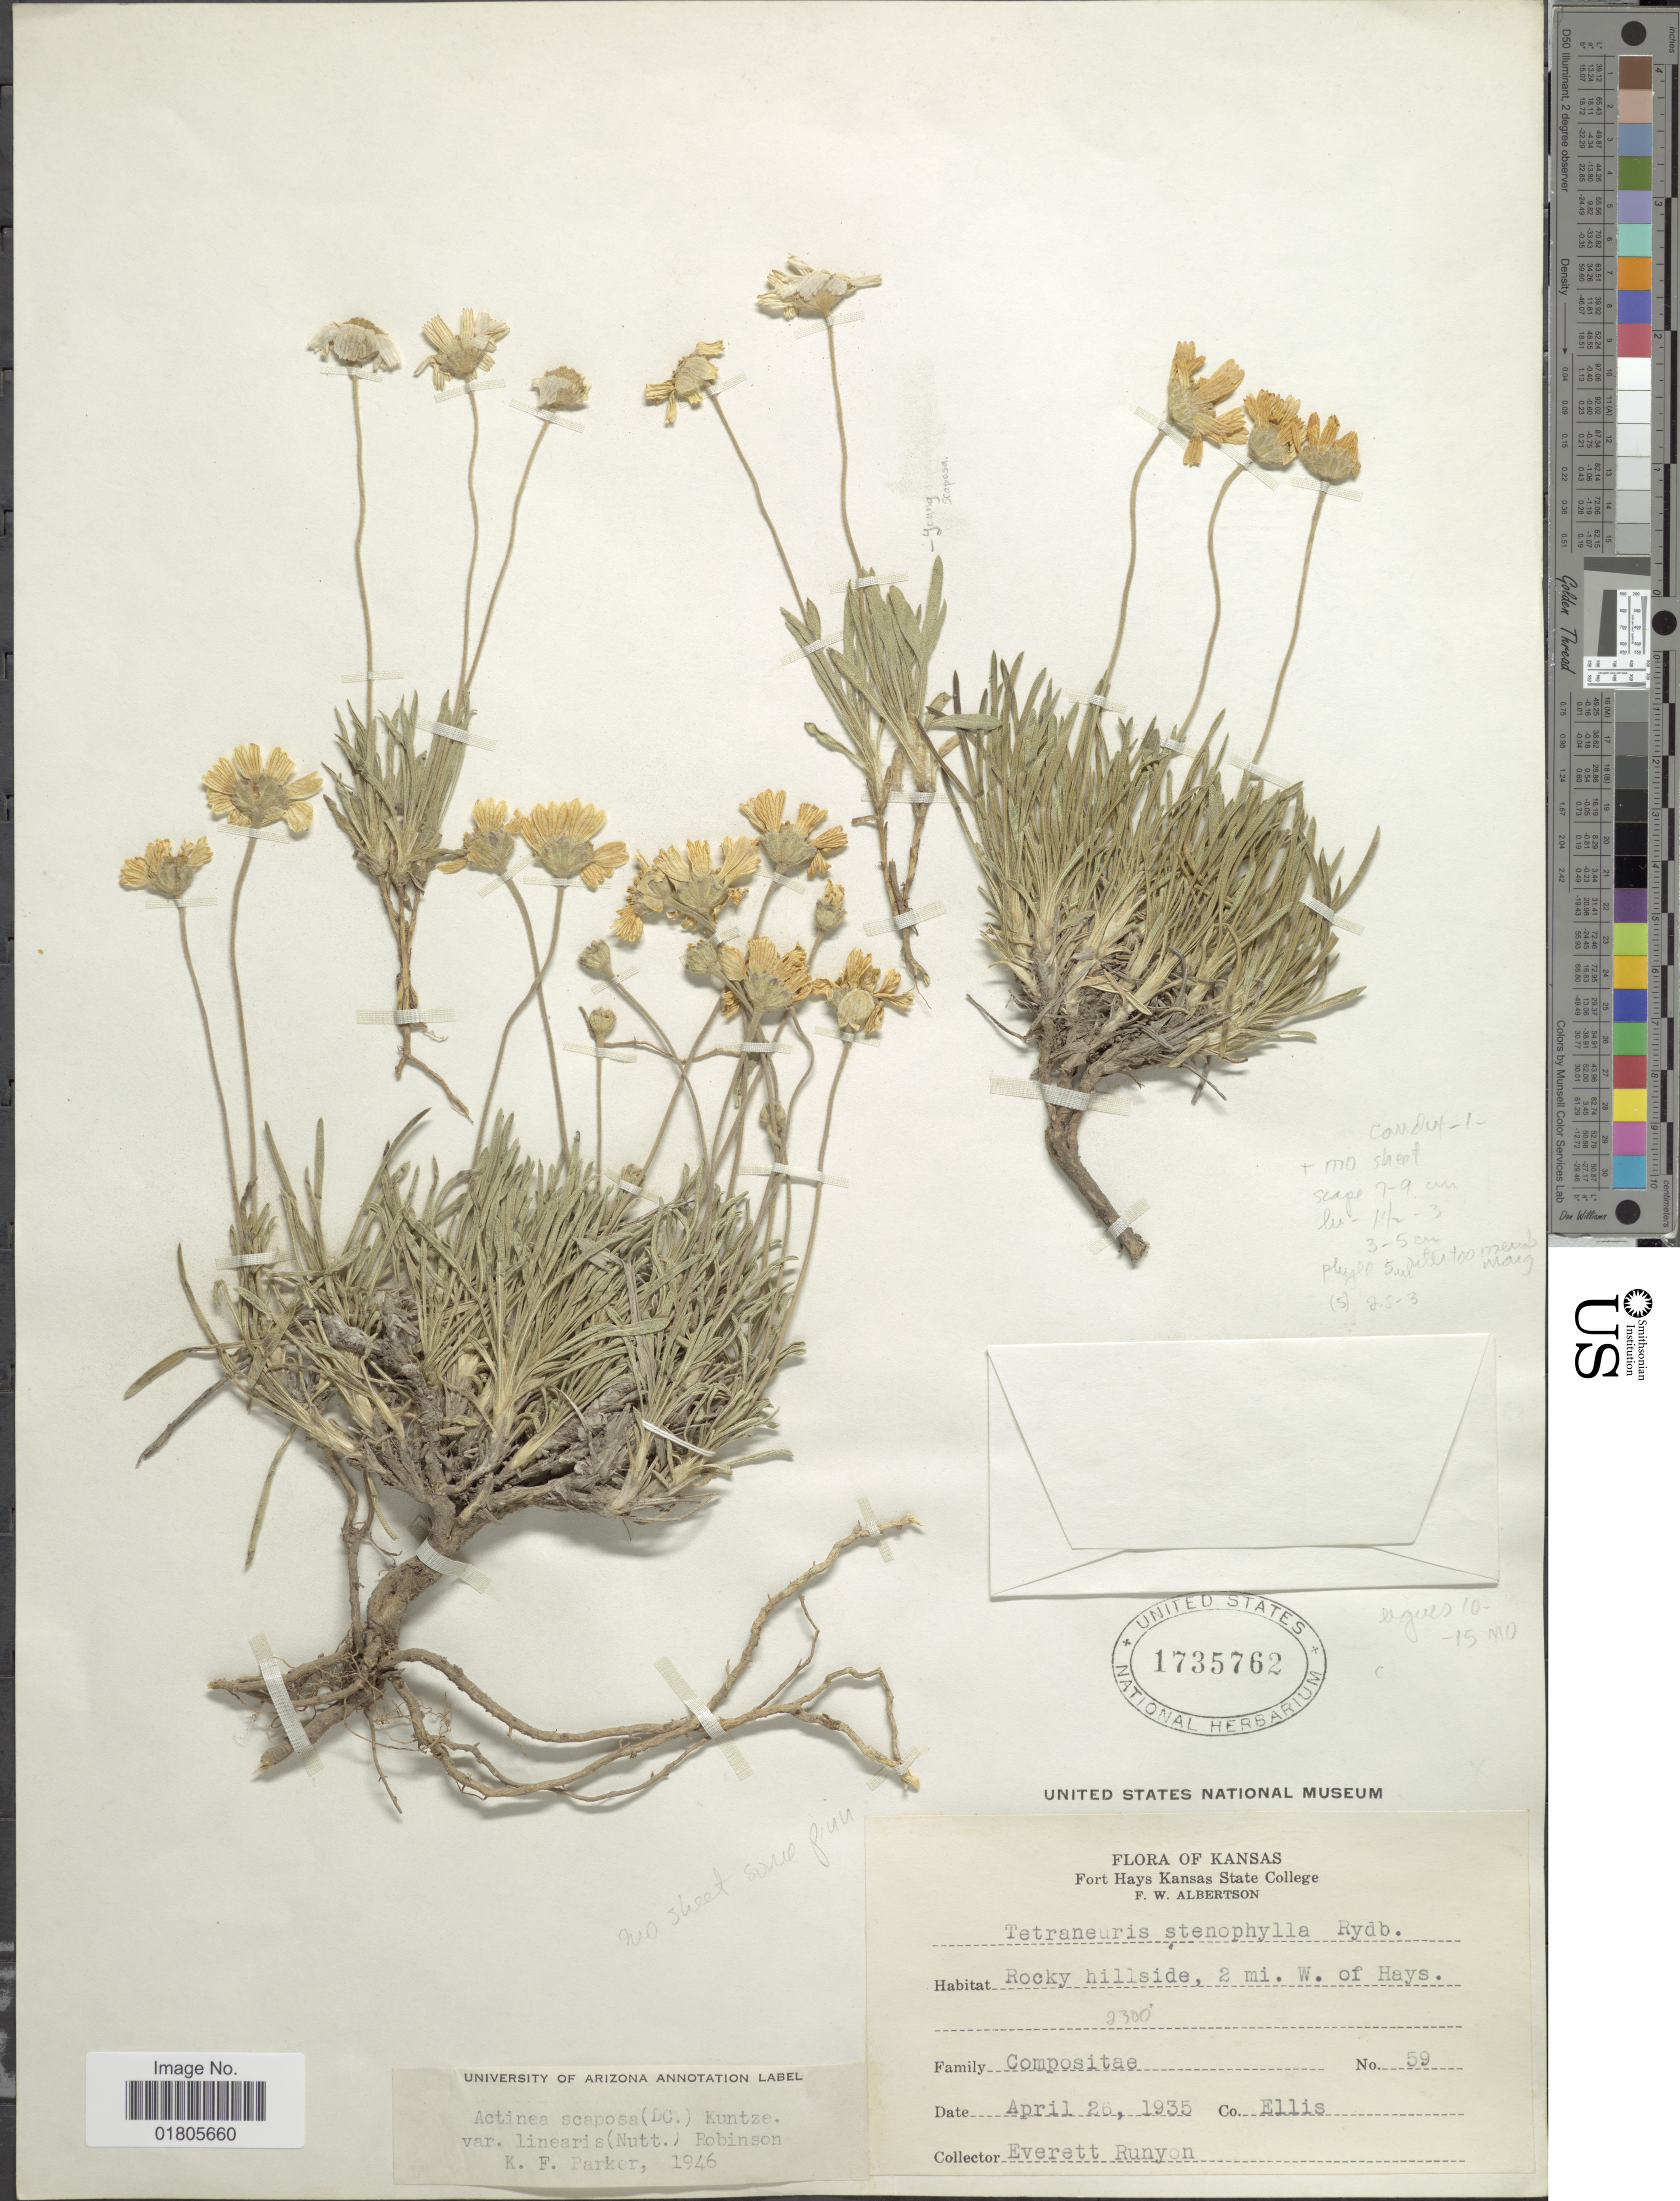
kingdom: Plantae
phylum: Tracheophyta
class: Magnoliopsida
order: Asterales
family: Asteraceae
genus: Actinea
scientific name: Actinea scaposa var. linearis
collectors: H. E. Runyon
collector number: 59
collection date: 1935-04-26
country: United States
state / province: Kansas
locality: Rocky hillside, 2 mi. W. of Hays. Co. Ellis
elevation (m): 701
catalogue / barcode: US 1735762